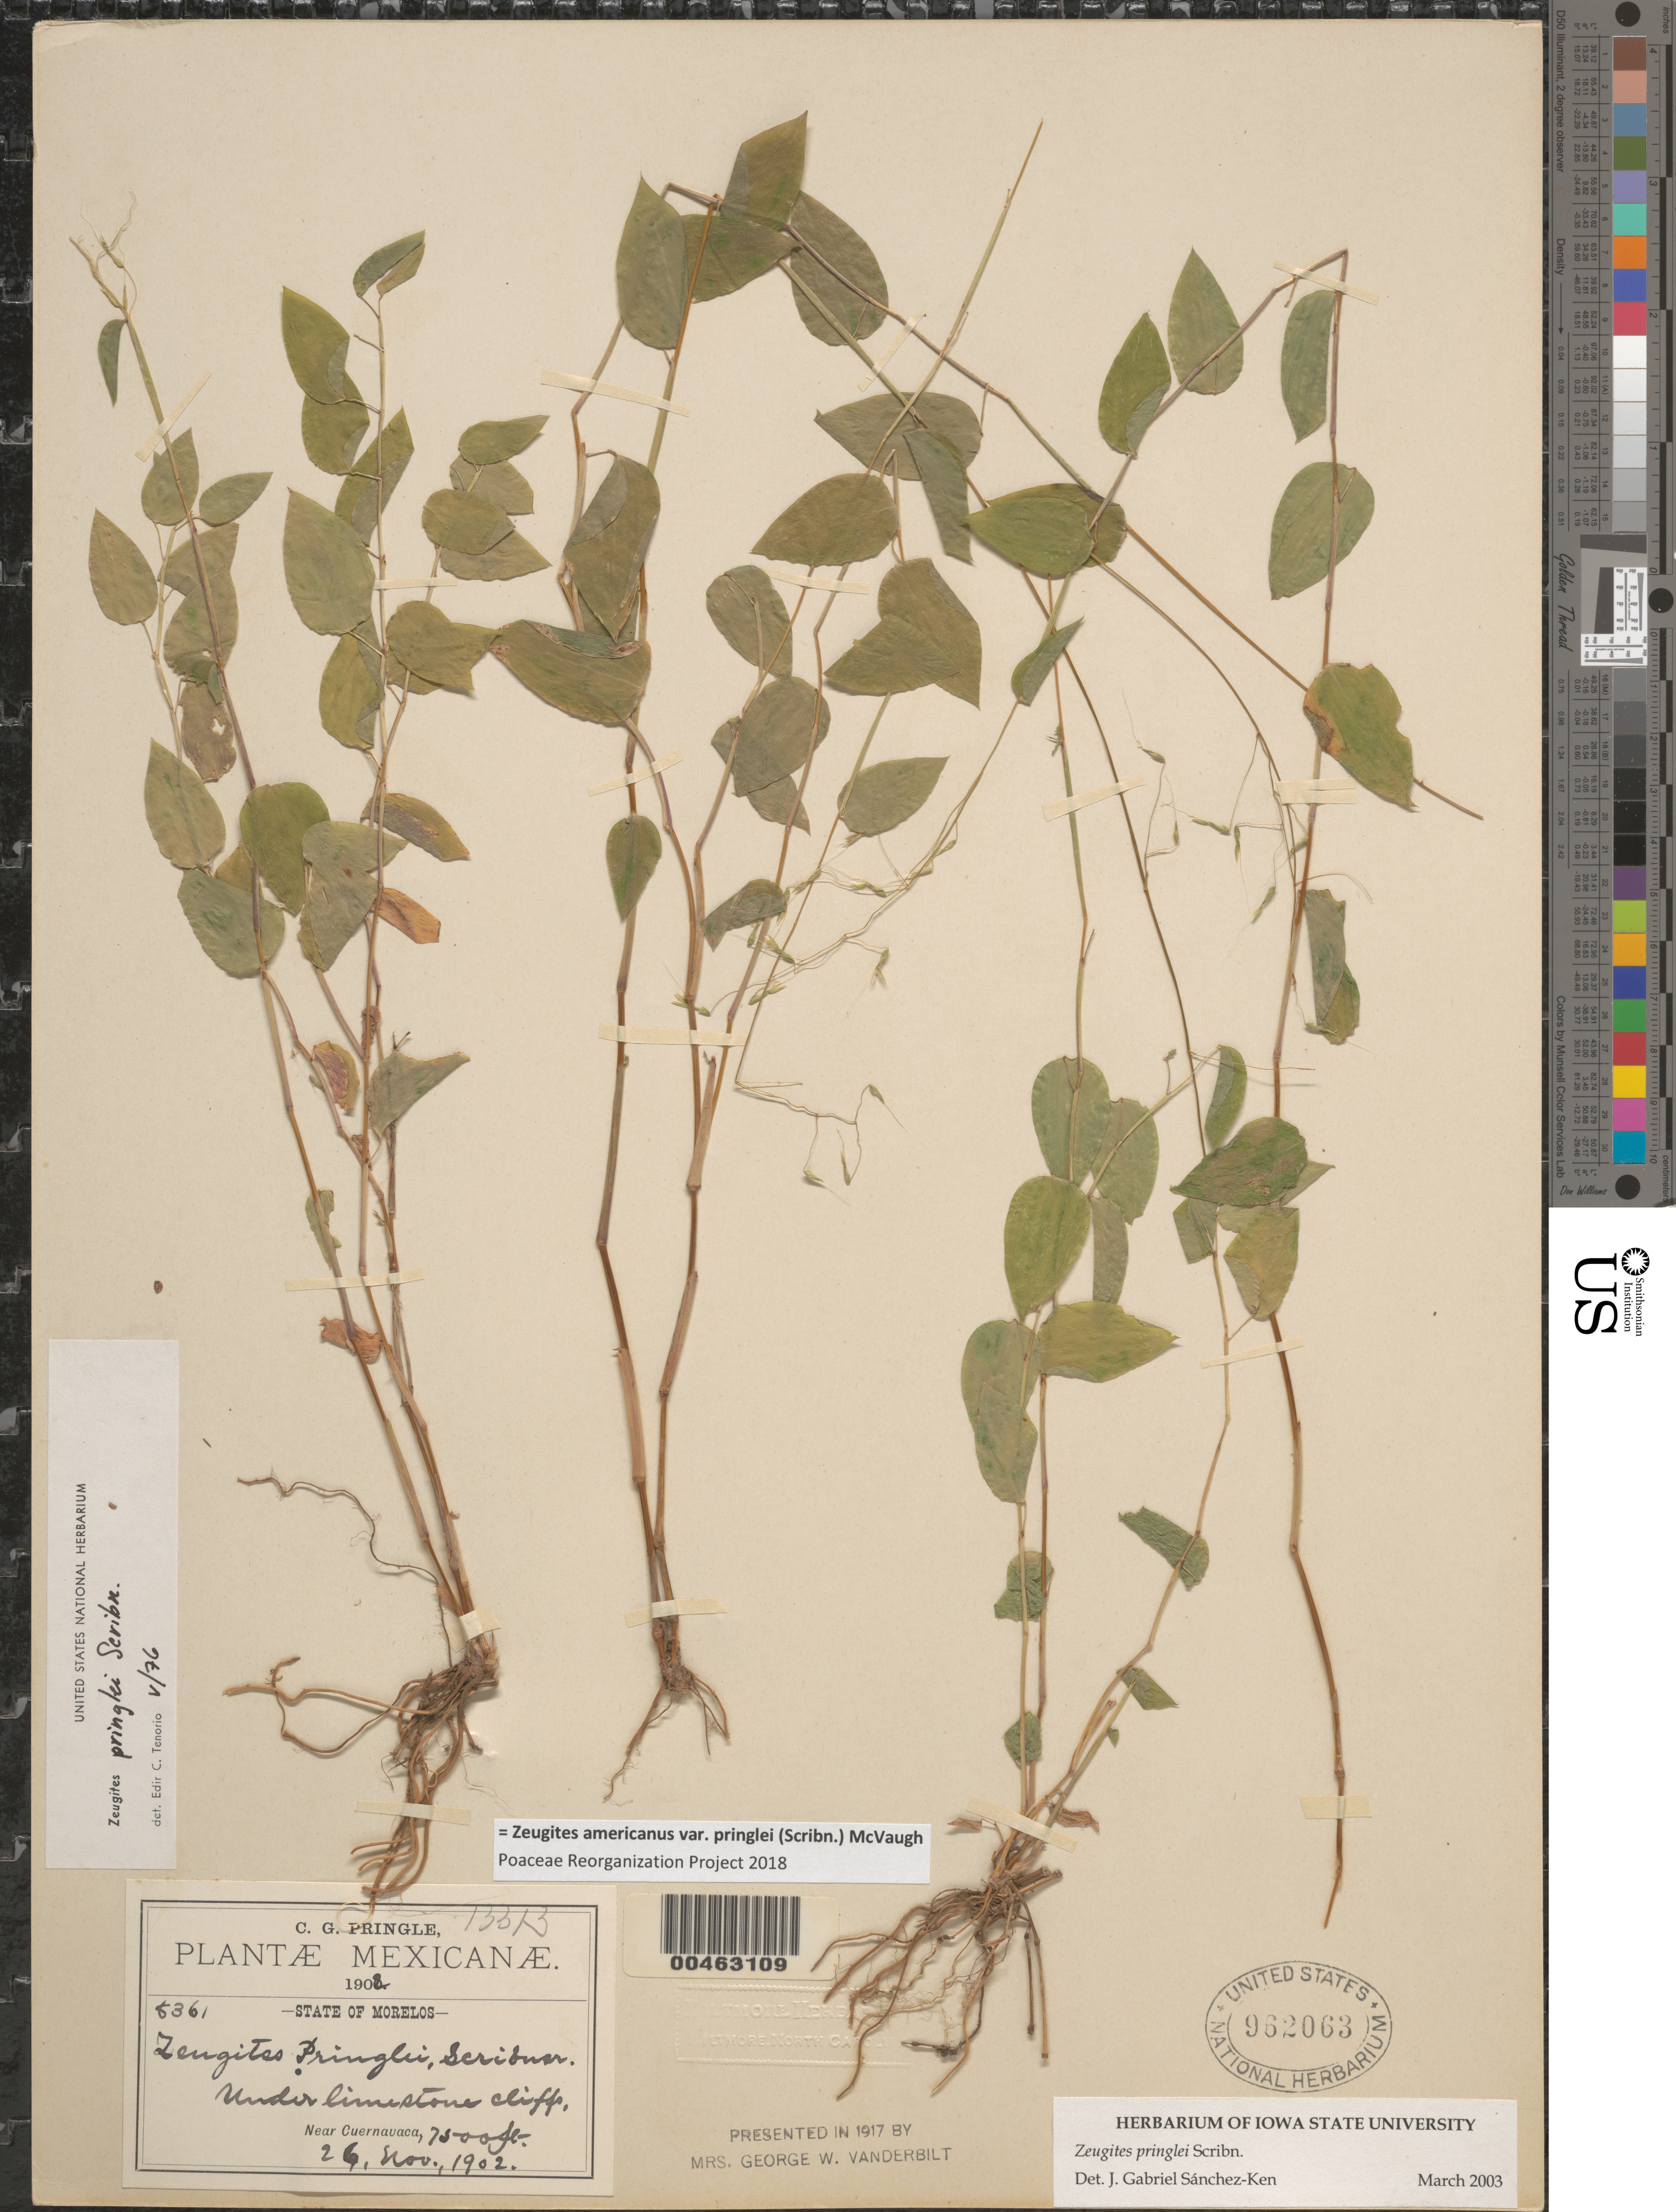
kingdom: Plantae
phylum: Tracheophyta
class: Liliopsida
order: Poales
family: Poaceae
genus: Zeugites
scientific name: Zeugites americanus var. pringlei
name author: (Scribn.) McVaugh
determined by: Poaceae Reorganization Project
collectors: C. G. Pringle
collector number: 8361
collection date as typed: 26 Nov 1902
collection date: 1902-11-26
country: Mexico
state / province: Morelos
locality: Near Cuernavaca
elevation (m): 2286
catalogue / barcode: US 962063